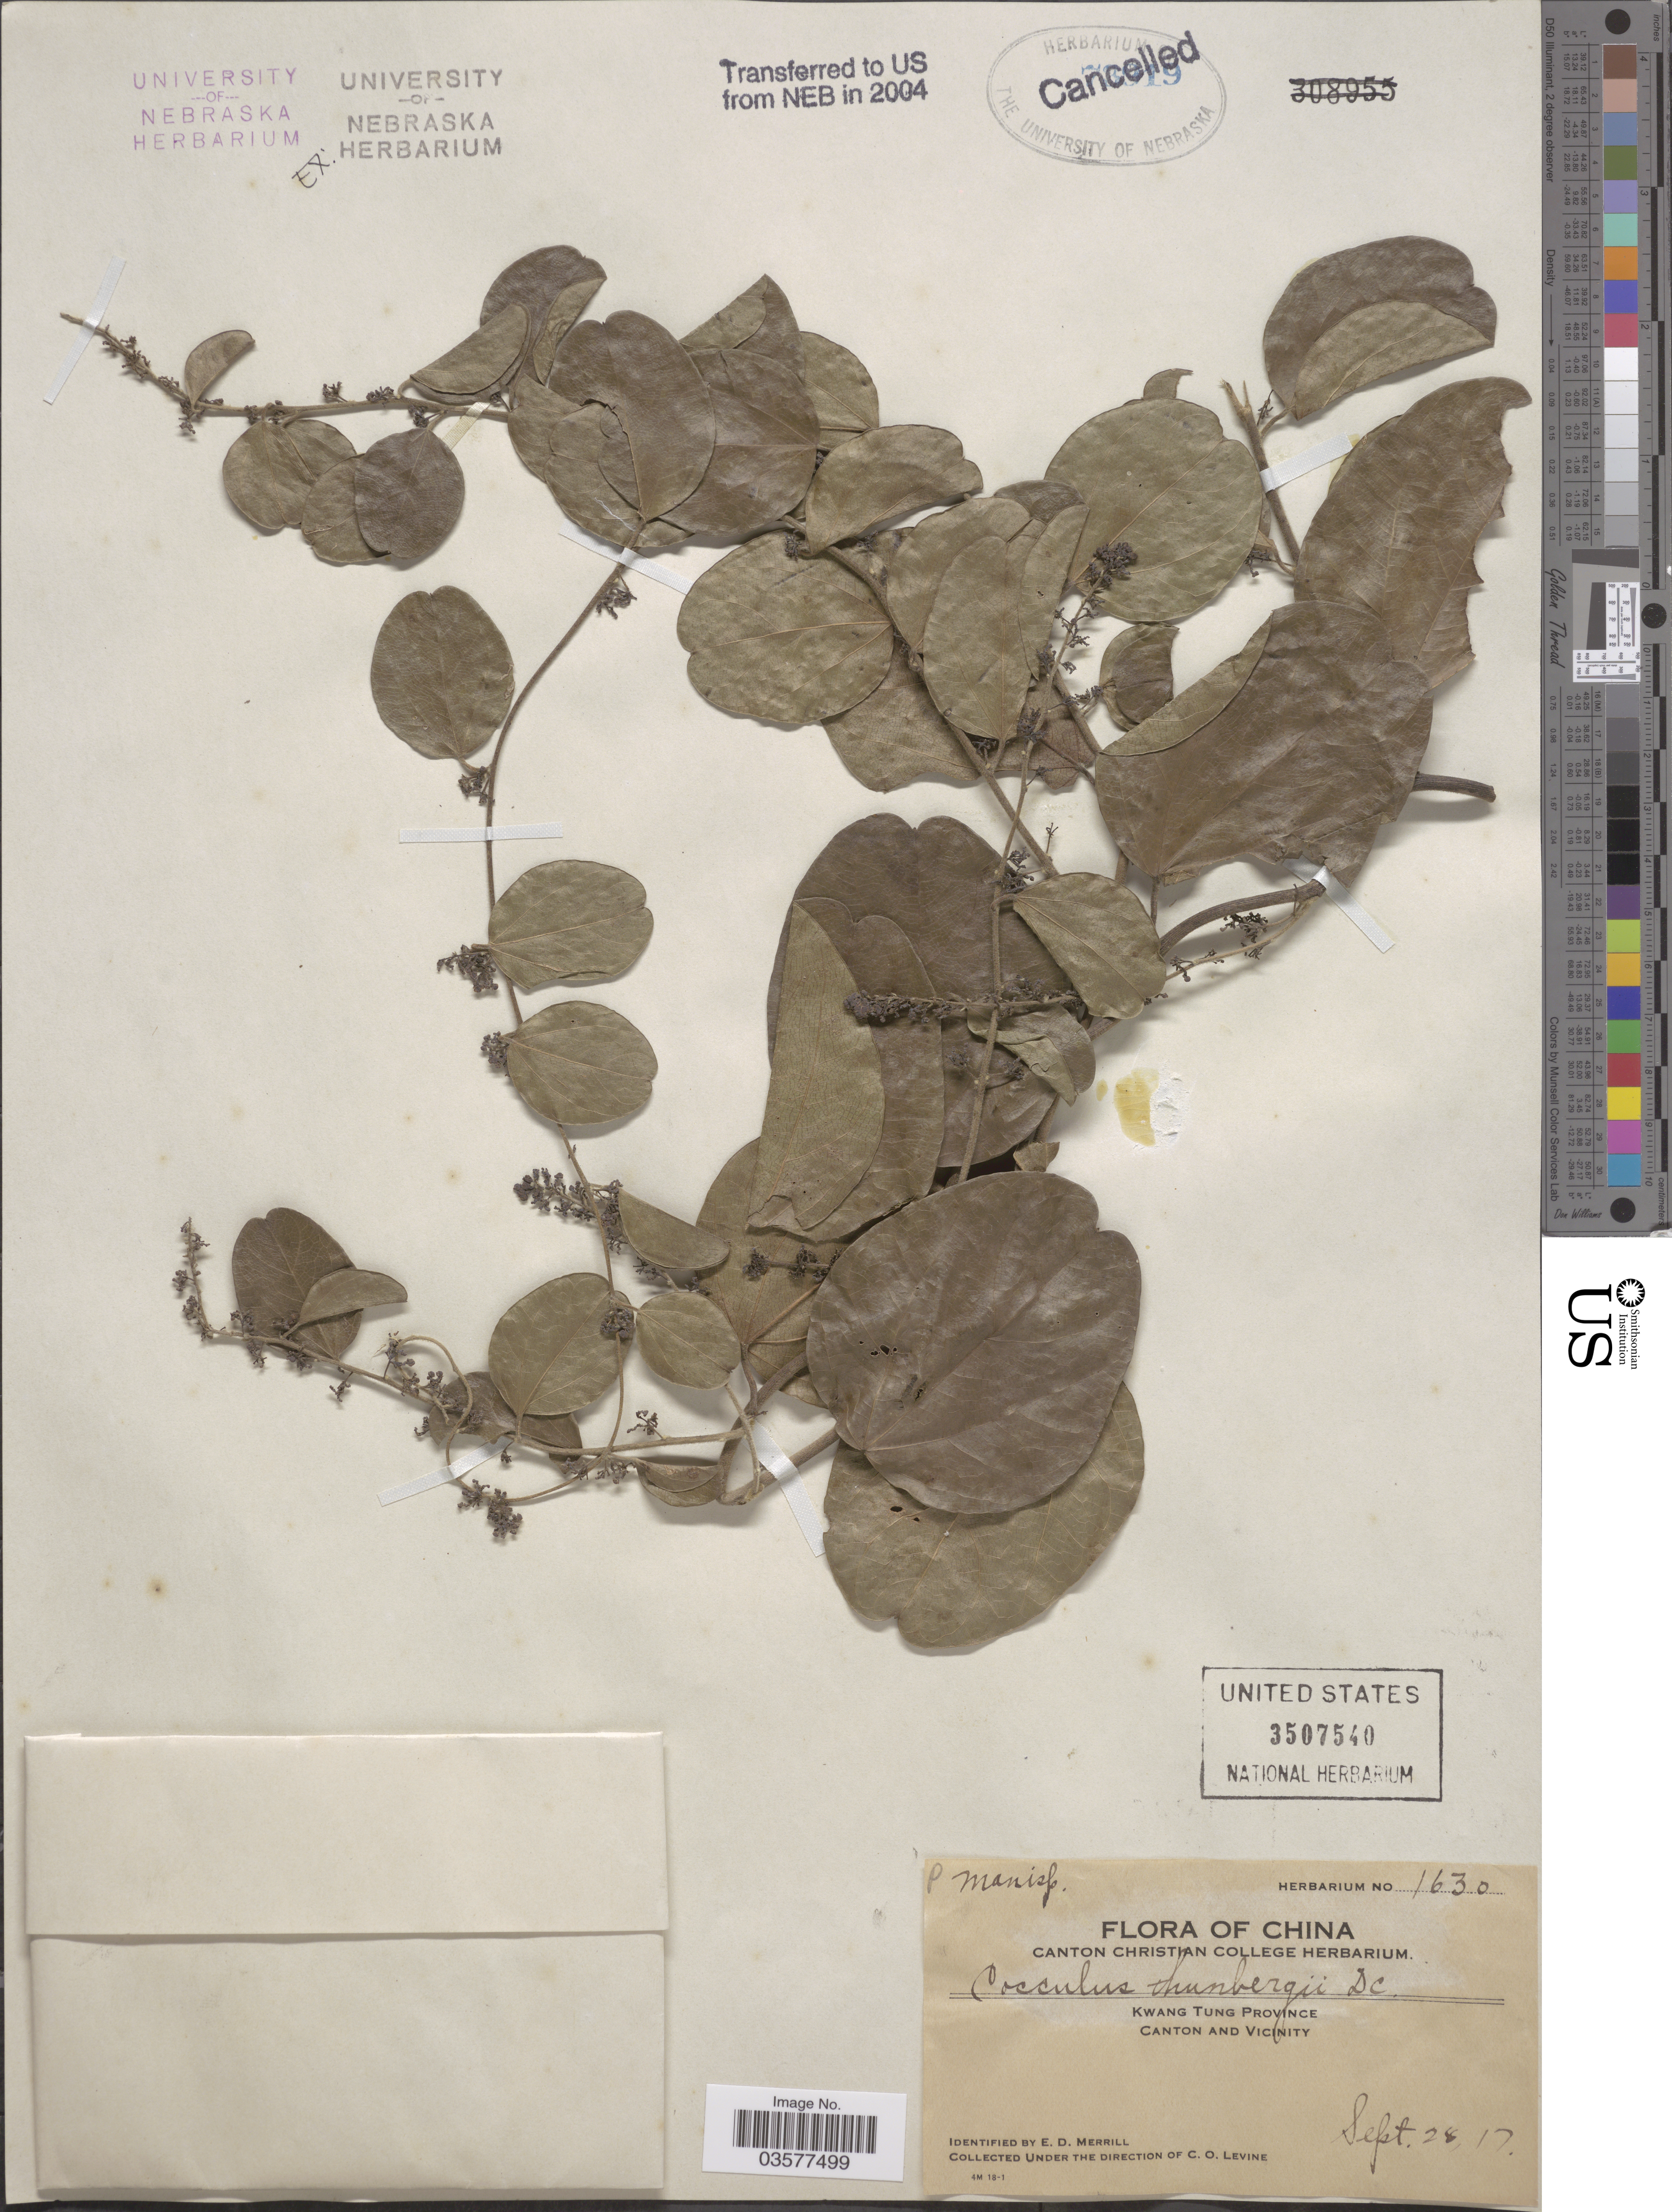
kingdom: Plantae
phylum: Tracheophyta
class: Magnoliopsida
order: Ranunculales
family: Menispermaceae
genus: Cocculus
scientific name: Cocculus orbiculatus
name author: (L.) DC.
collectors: C. O. Levine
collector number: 1630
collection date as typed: Transcribed d/m/y: 28/9/17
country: China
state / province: Guangdong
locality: Kwang Tung Province. Canton and Vicinity.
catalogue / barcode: US 3507540